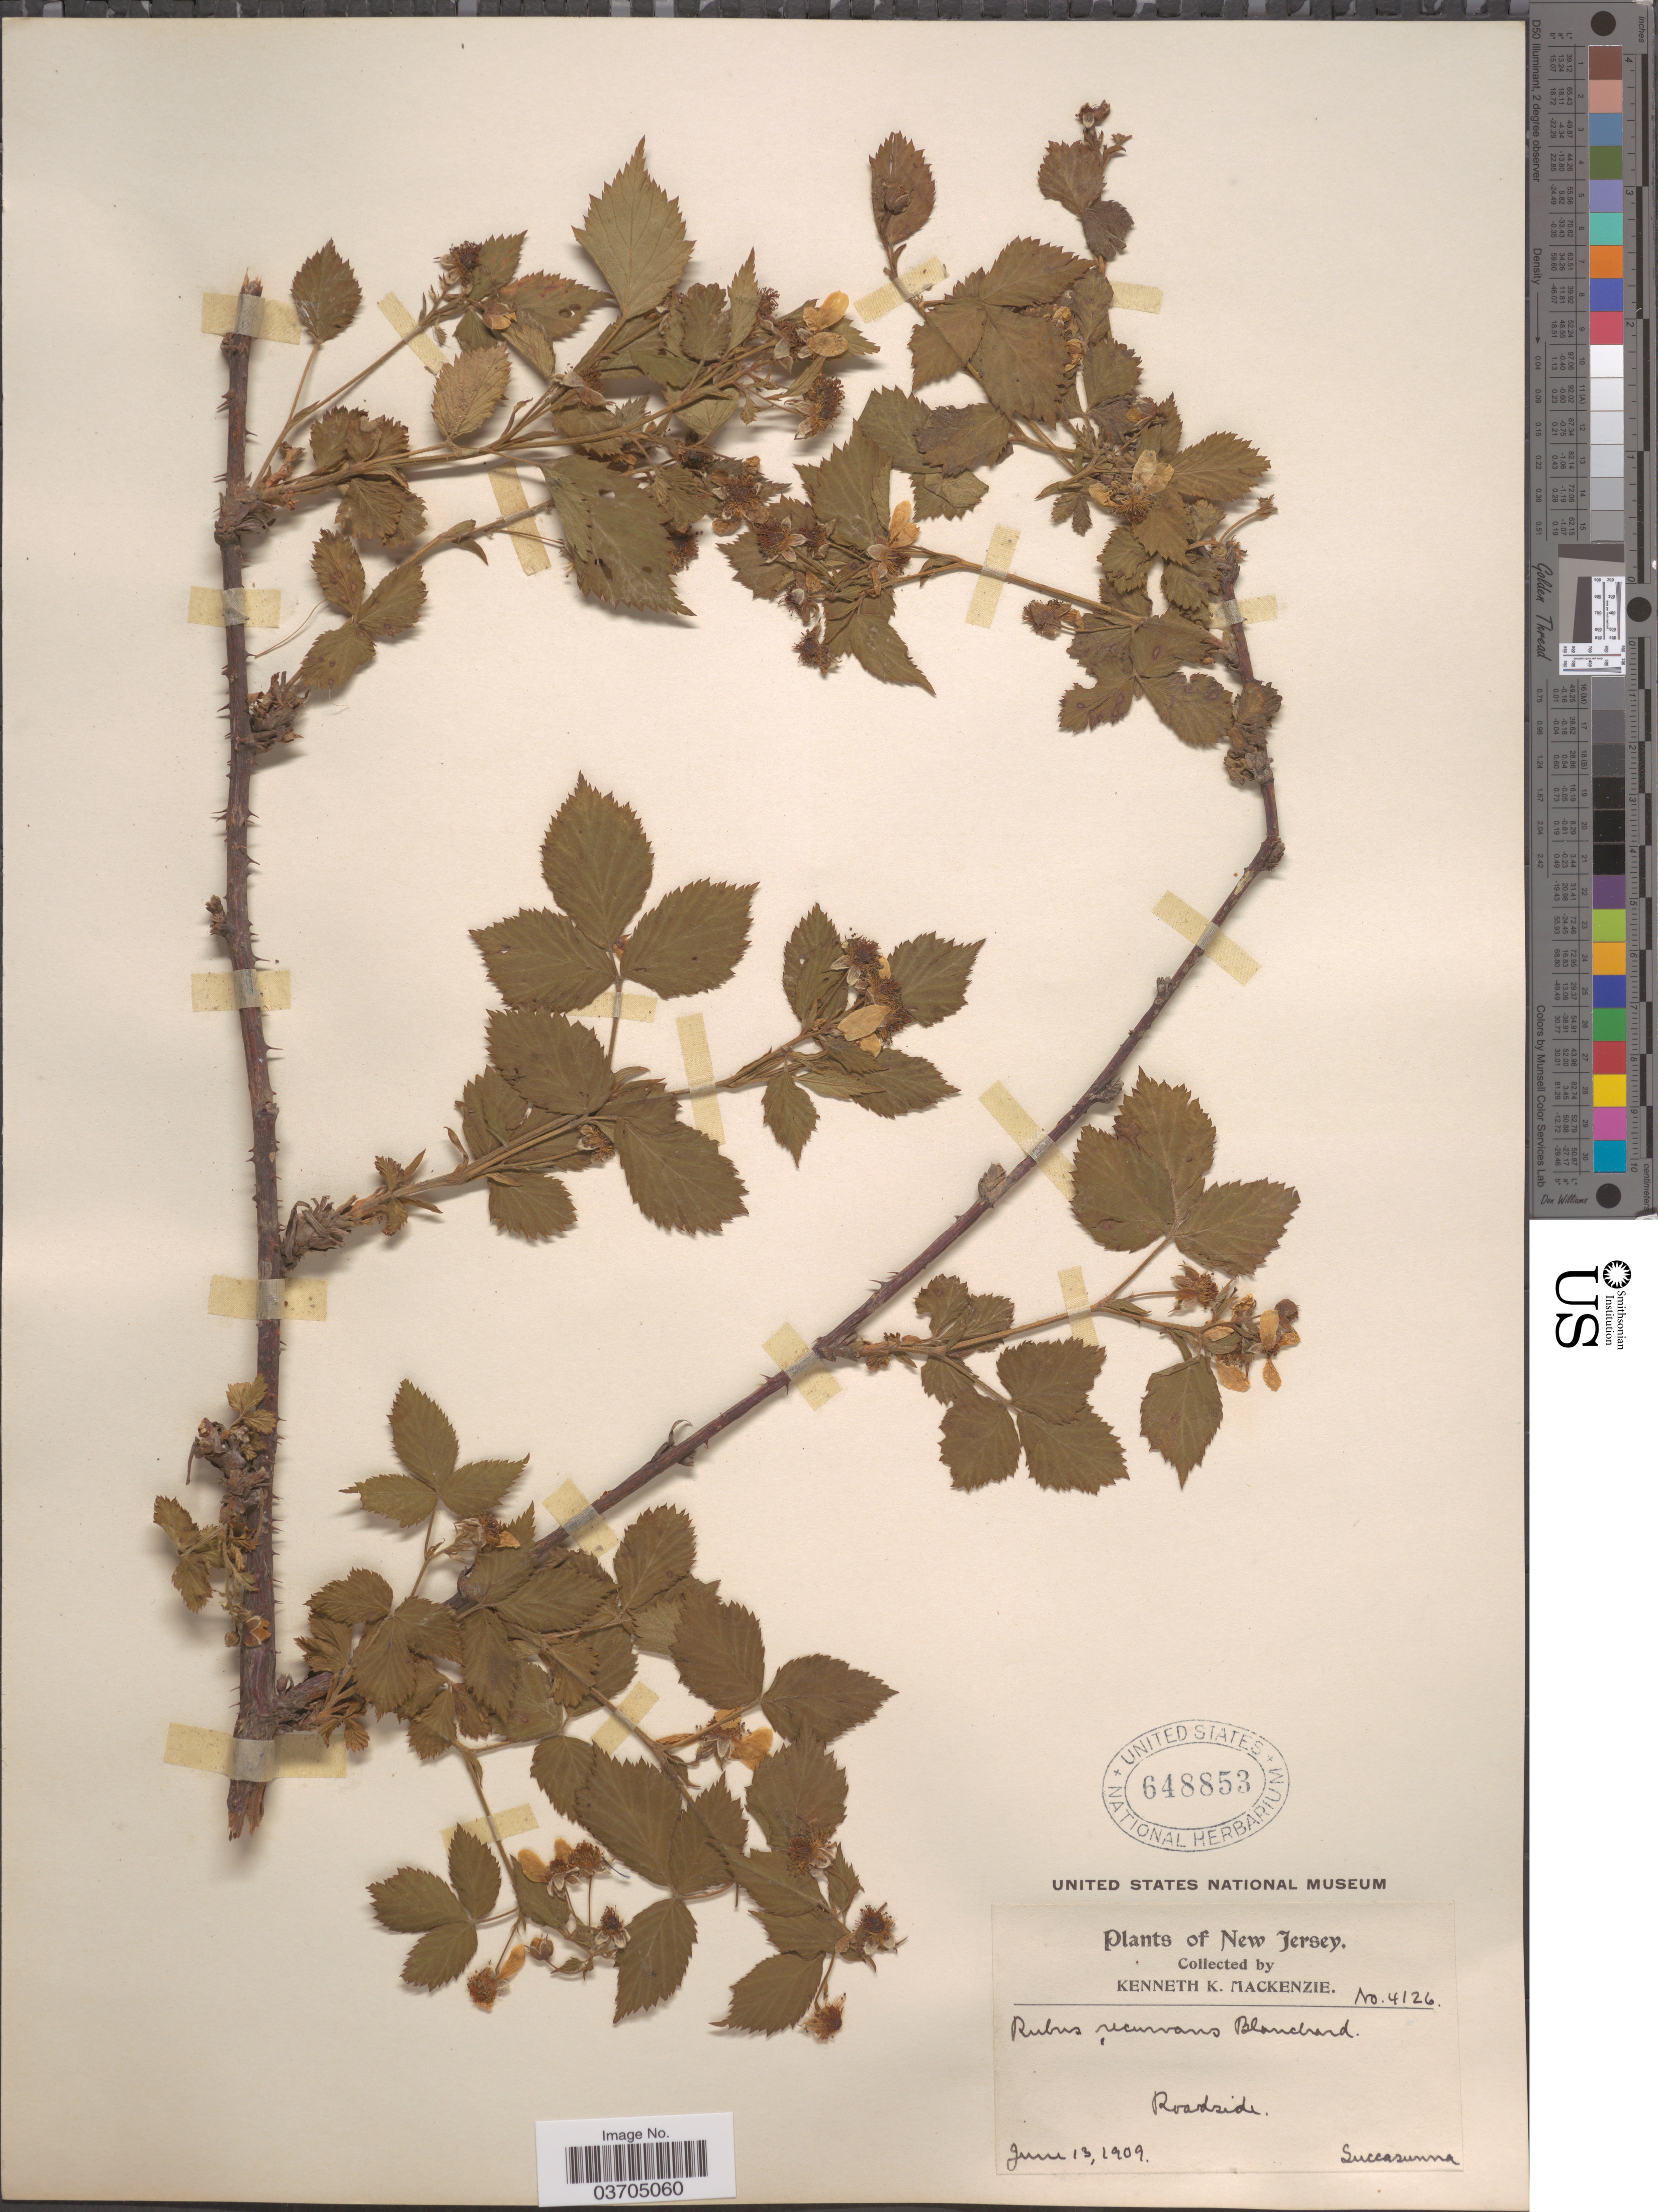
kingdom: Plantae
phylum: Tracheophyta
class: Magnoliopsida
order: Rosales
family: Rosaceae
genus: Rubus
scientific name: Rubus floricomus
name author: Blanch.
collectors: K. K. Mackenzie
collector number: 4126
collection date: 1909-06-13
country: United States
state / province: New Jersey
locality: Roadside. Succasunna.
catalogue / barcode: US 648853